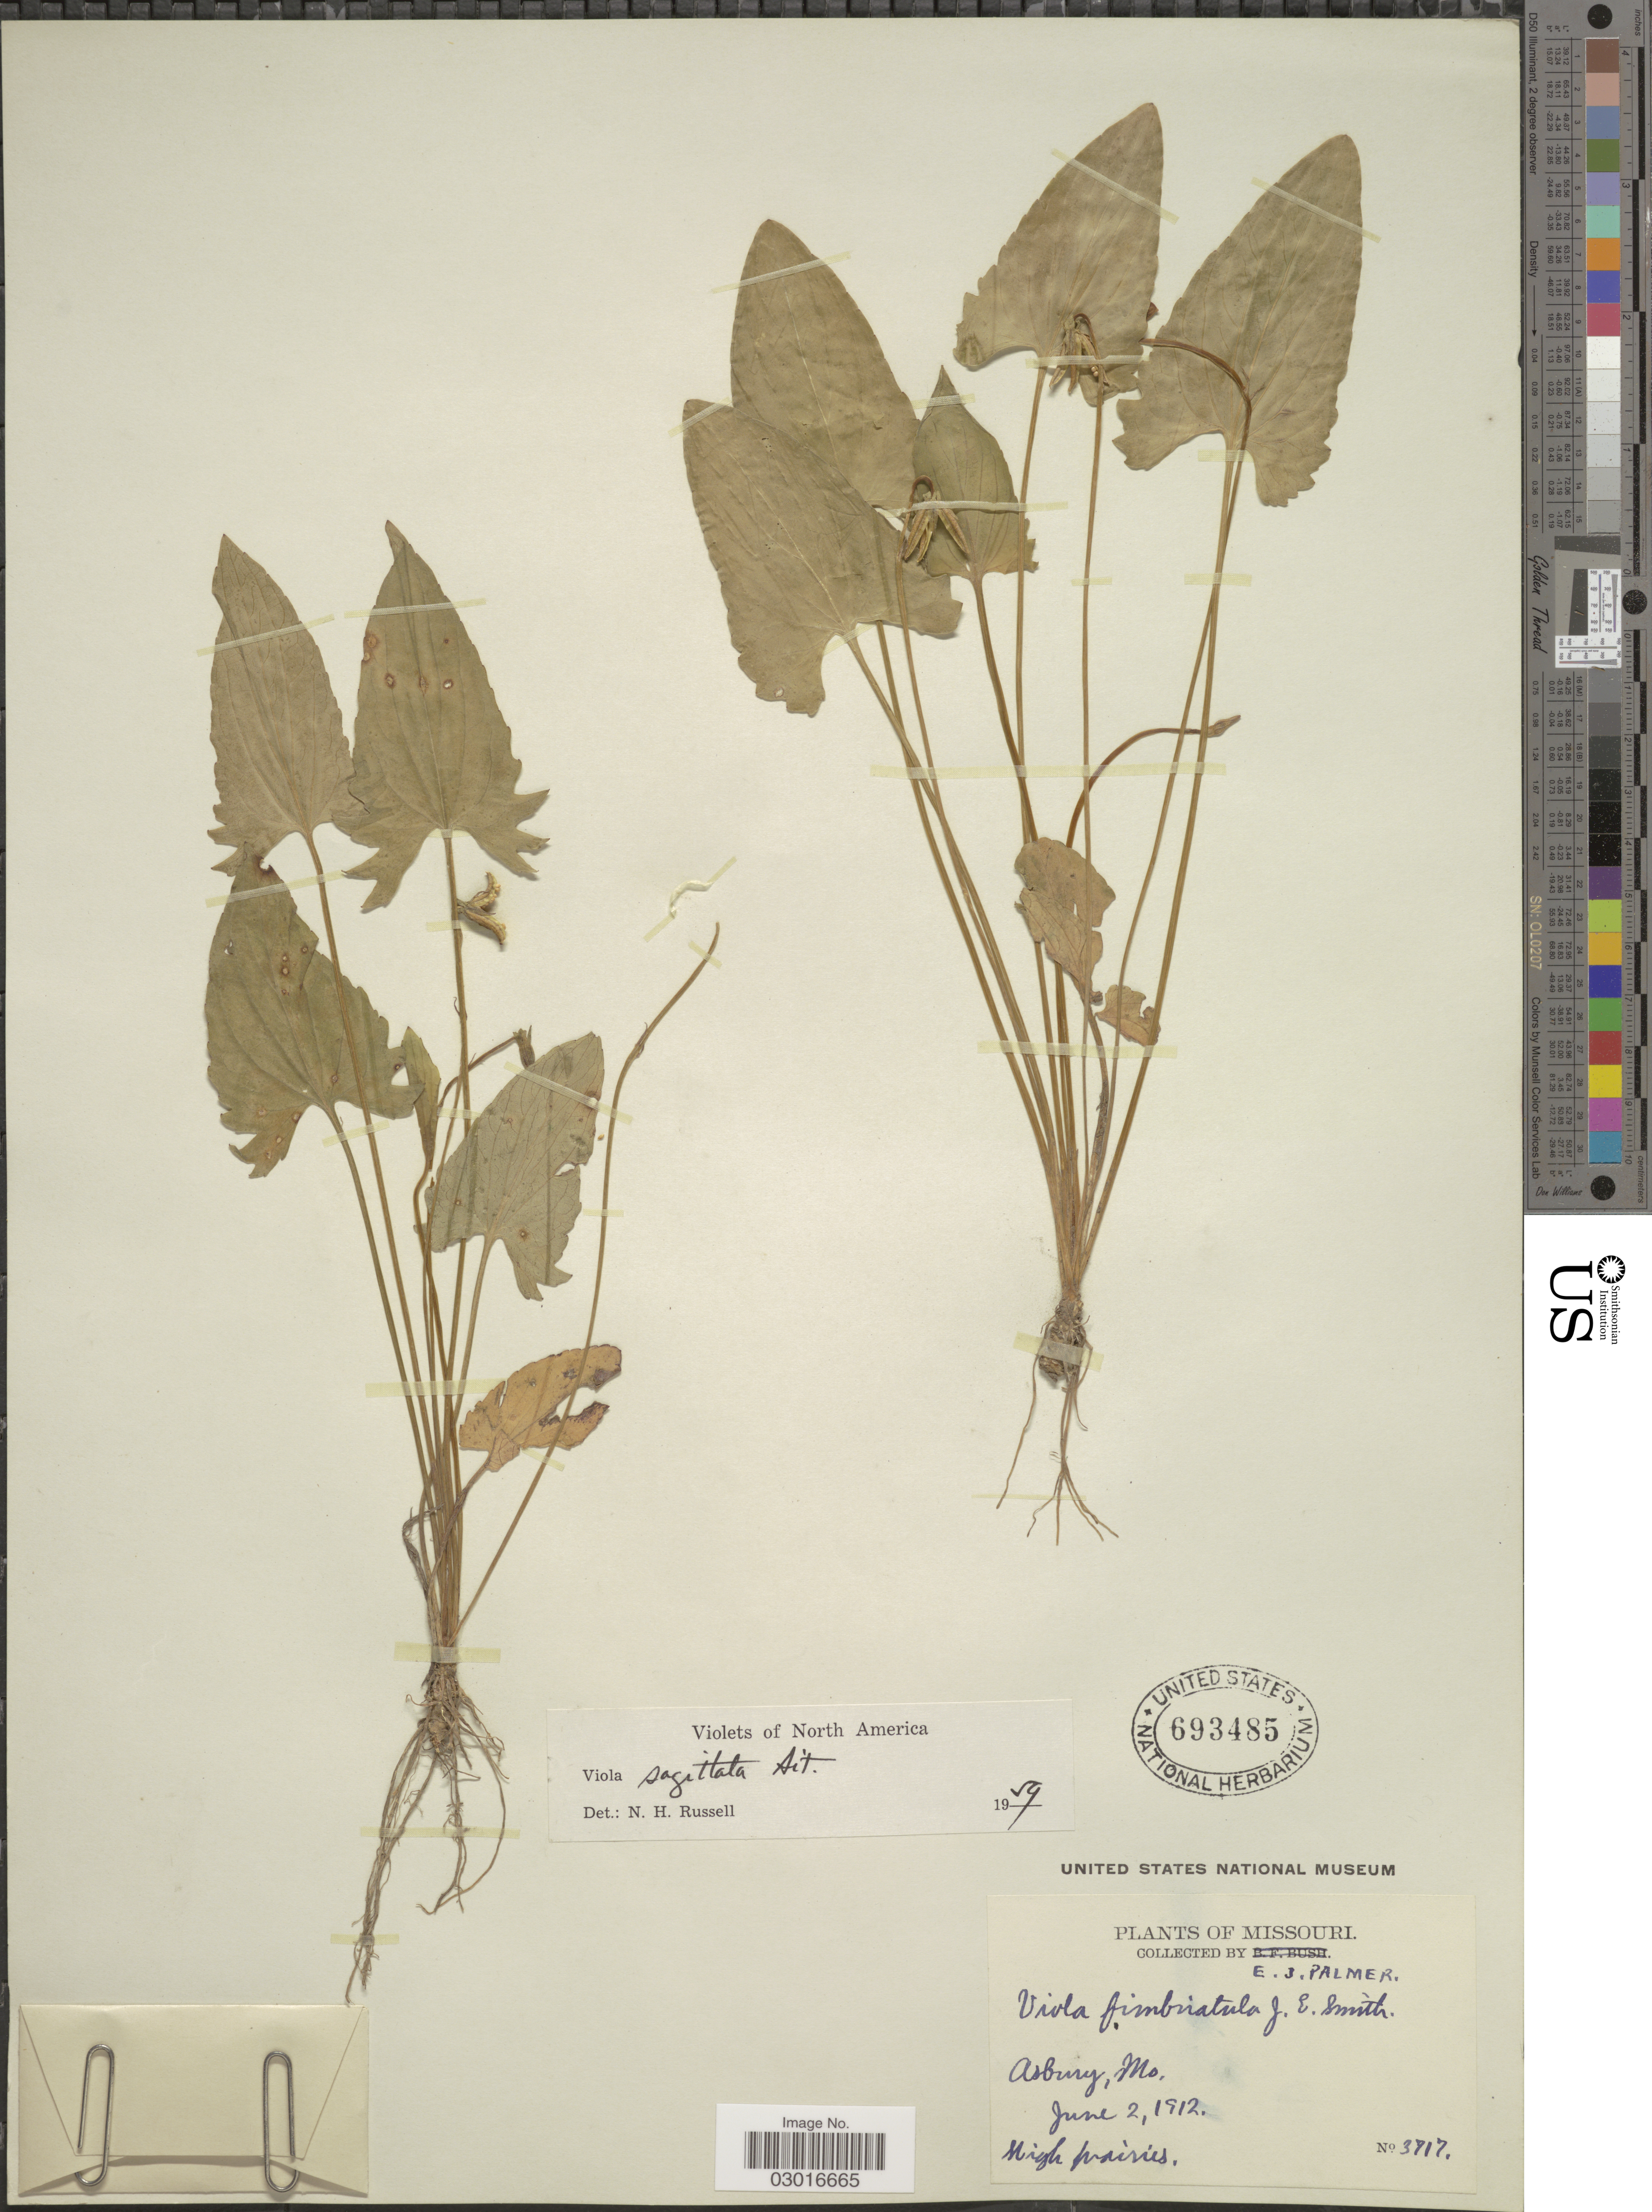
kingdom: Plantae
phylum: Tracheophyta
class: Magnoliopsida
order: Malpighiales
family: Violaceae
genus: Viola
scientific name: Viola sagittata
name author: Aiton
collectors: E. J. Palmer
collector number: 3717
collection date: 1912-06-02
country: United States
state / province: Missouri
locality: Asburry.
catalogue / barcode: US 693485